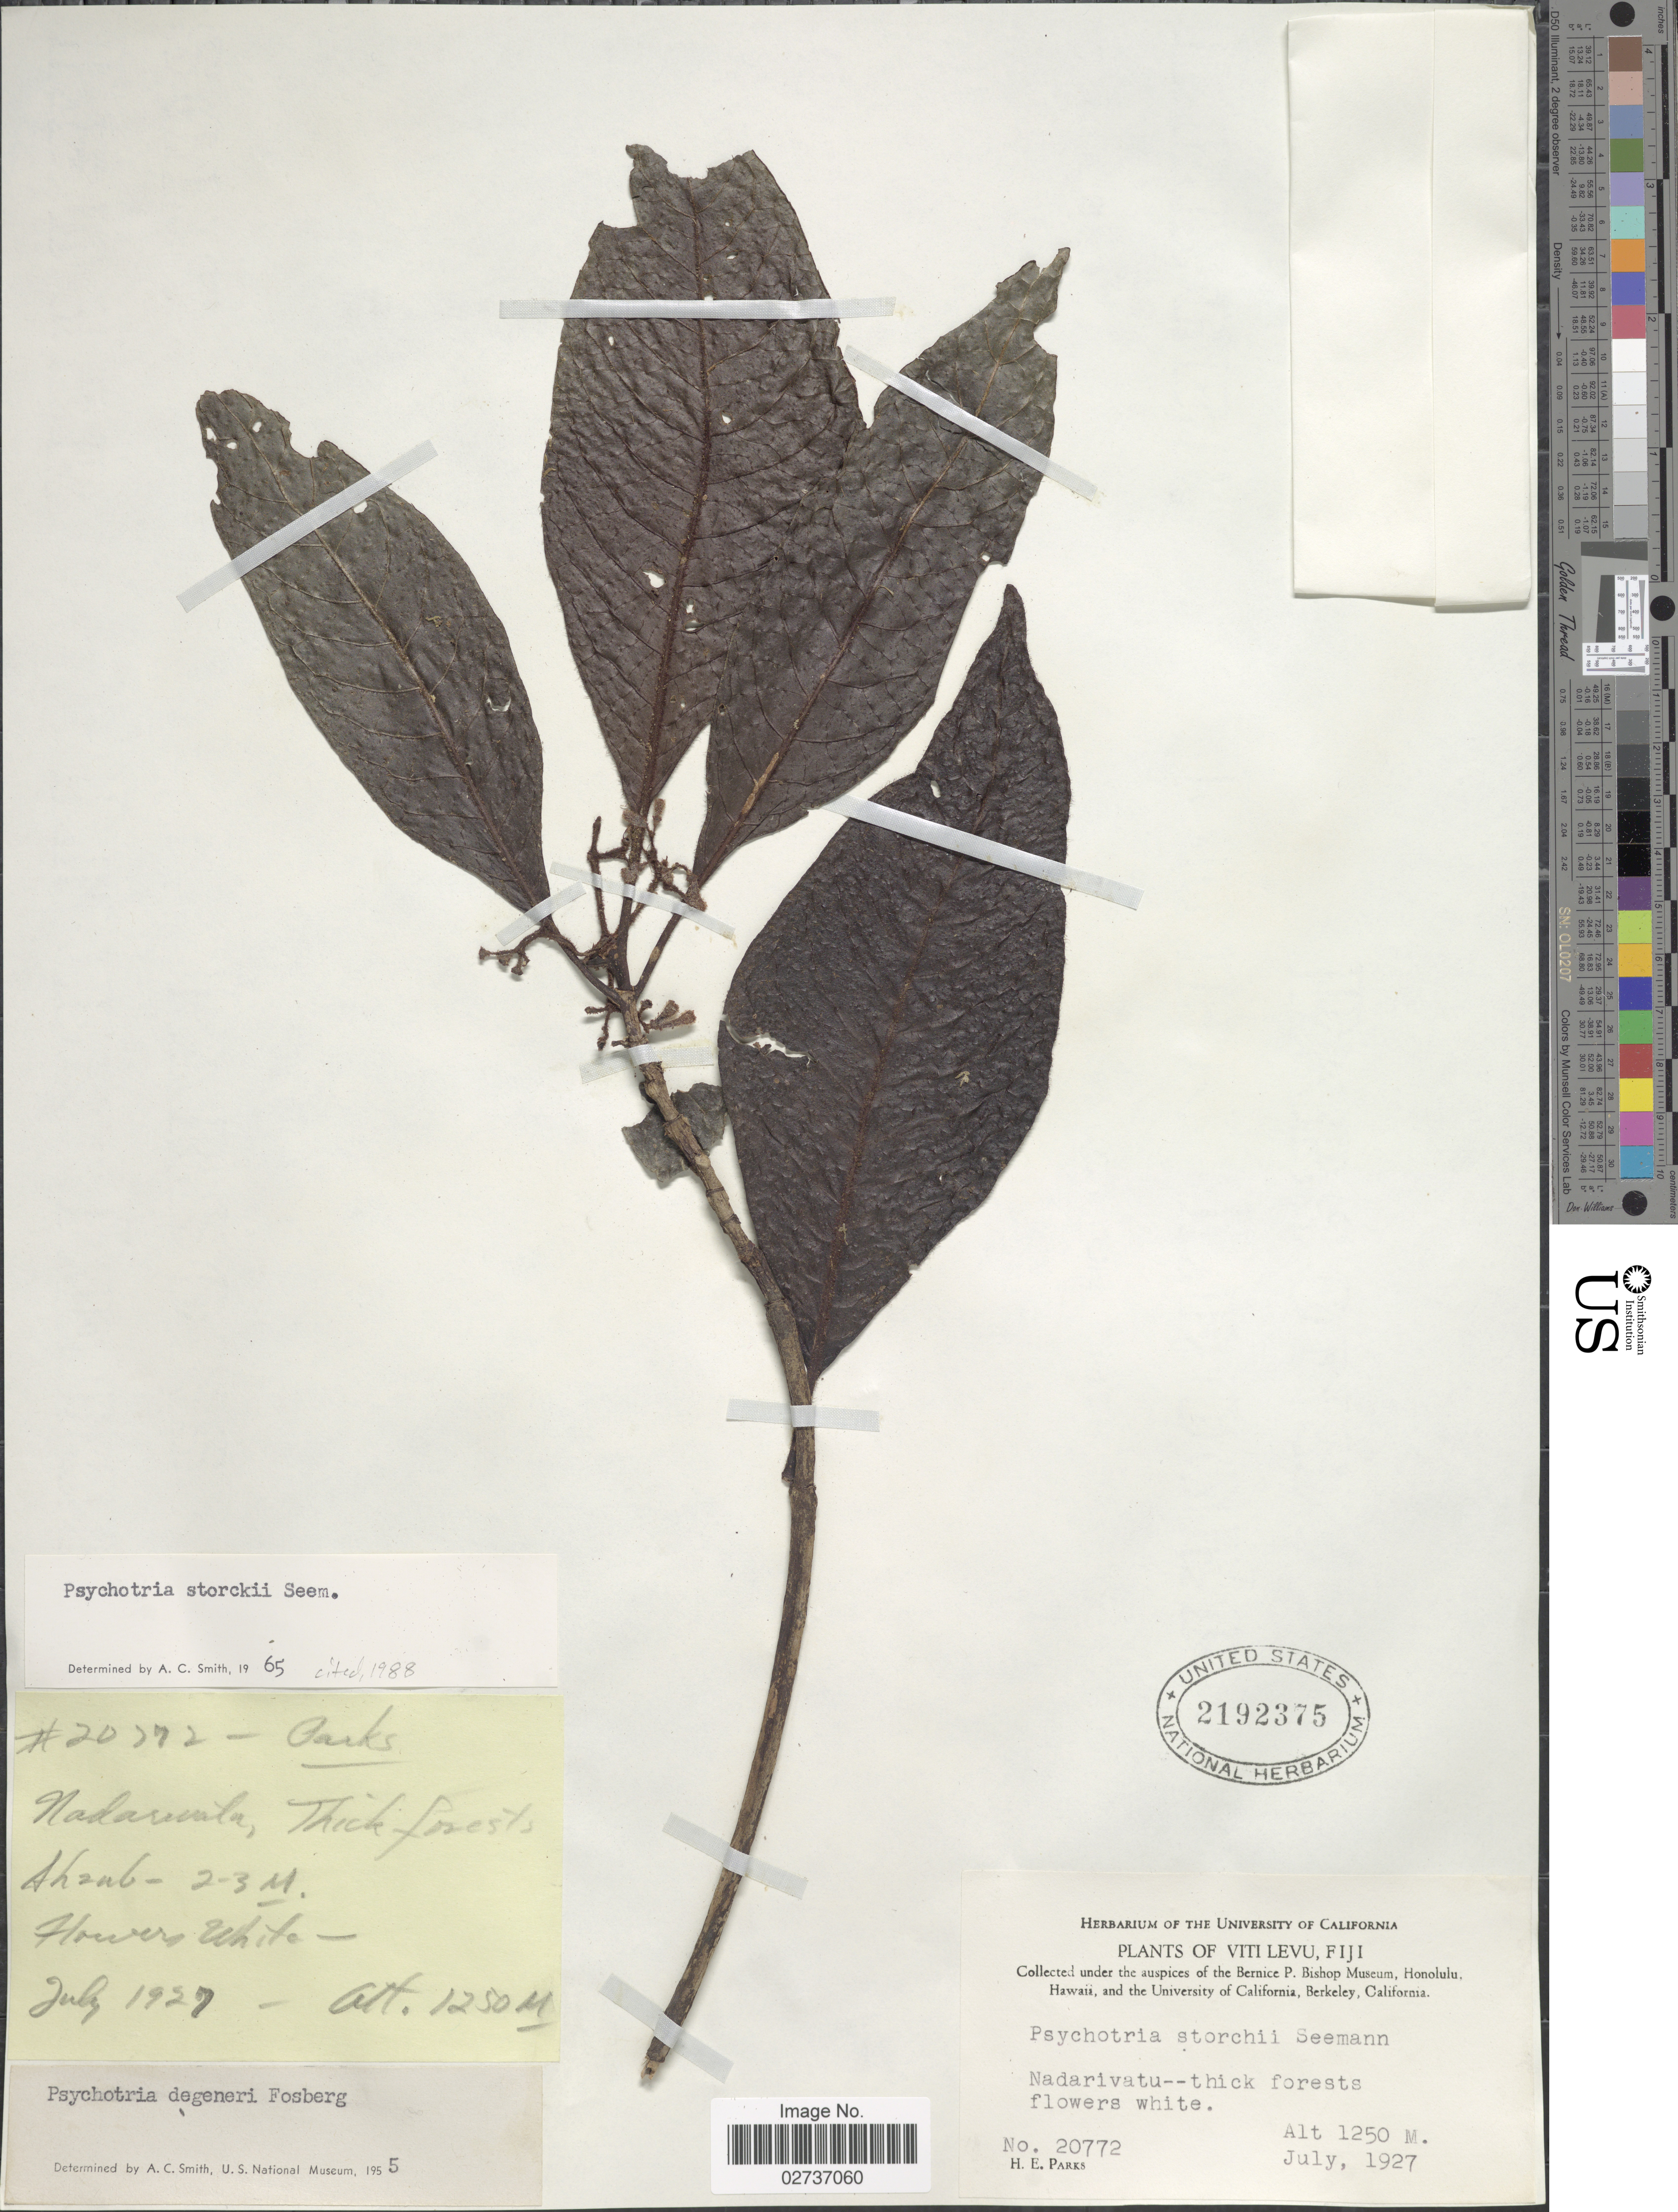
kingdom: Plantae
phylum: Tracheophyta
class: Magnoliopsida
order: Gentianales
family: Rubiaceae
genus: Psychotria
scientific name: Psychotria storckii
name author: Seem.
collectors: H. E. Parks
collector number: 20772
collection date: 1927-07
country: Fiji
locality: Viti Levu. Nadarivatu--thick forests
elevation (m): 1250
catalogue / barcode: US 2192375